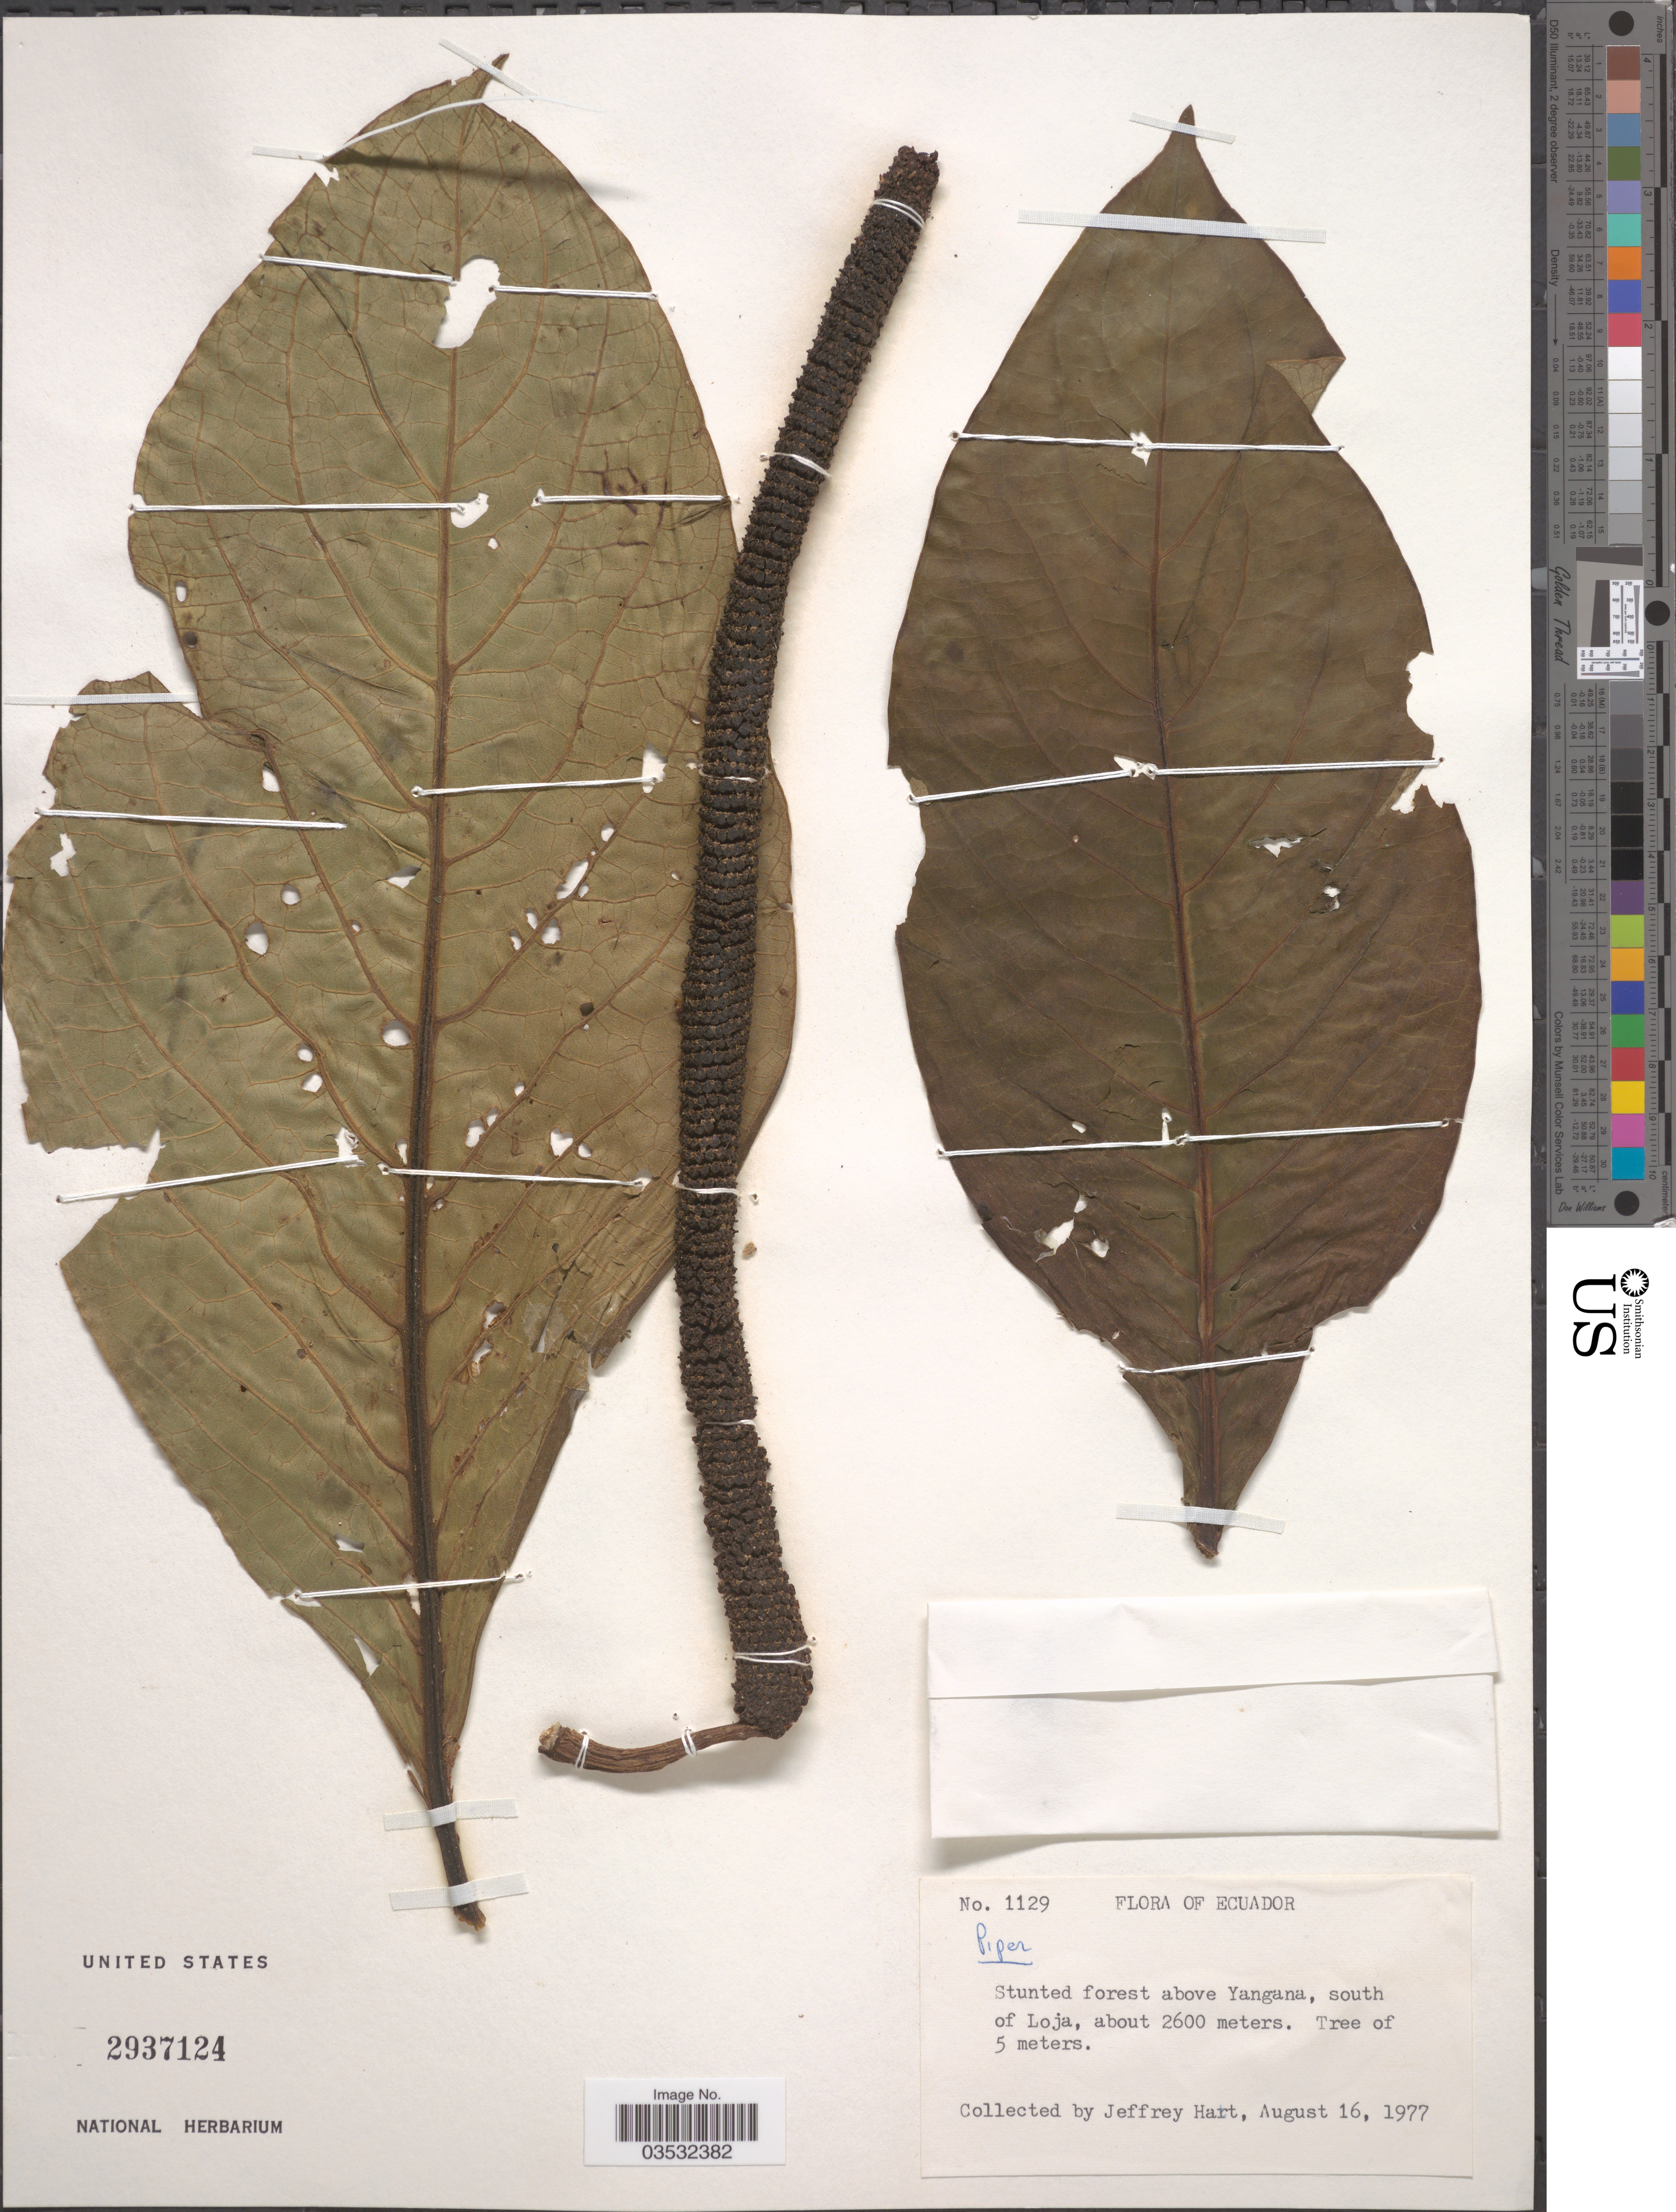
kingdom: Plantae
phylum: Tracheophyta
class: Magnoliopsida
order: Piperales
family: Piperaceae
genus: Piper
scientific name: Piper sp.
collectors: J. A. Hart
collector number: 1129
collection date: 1977-08-16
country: Ecuador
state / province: Loja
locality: Stunted forest above Yangana, south of Loja.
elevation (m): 2600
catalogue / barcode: US 2937124